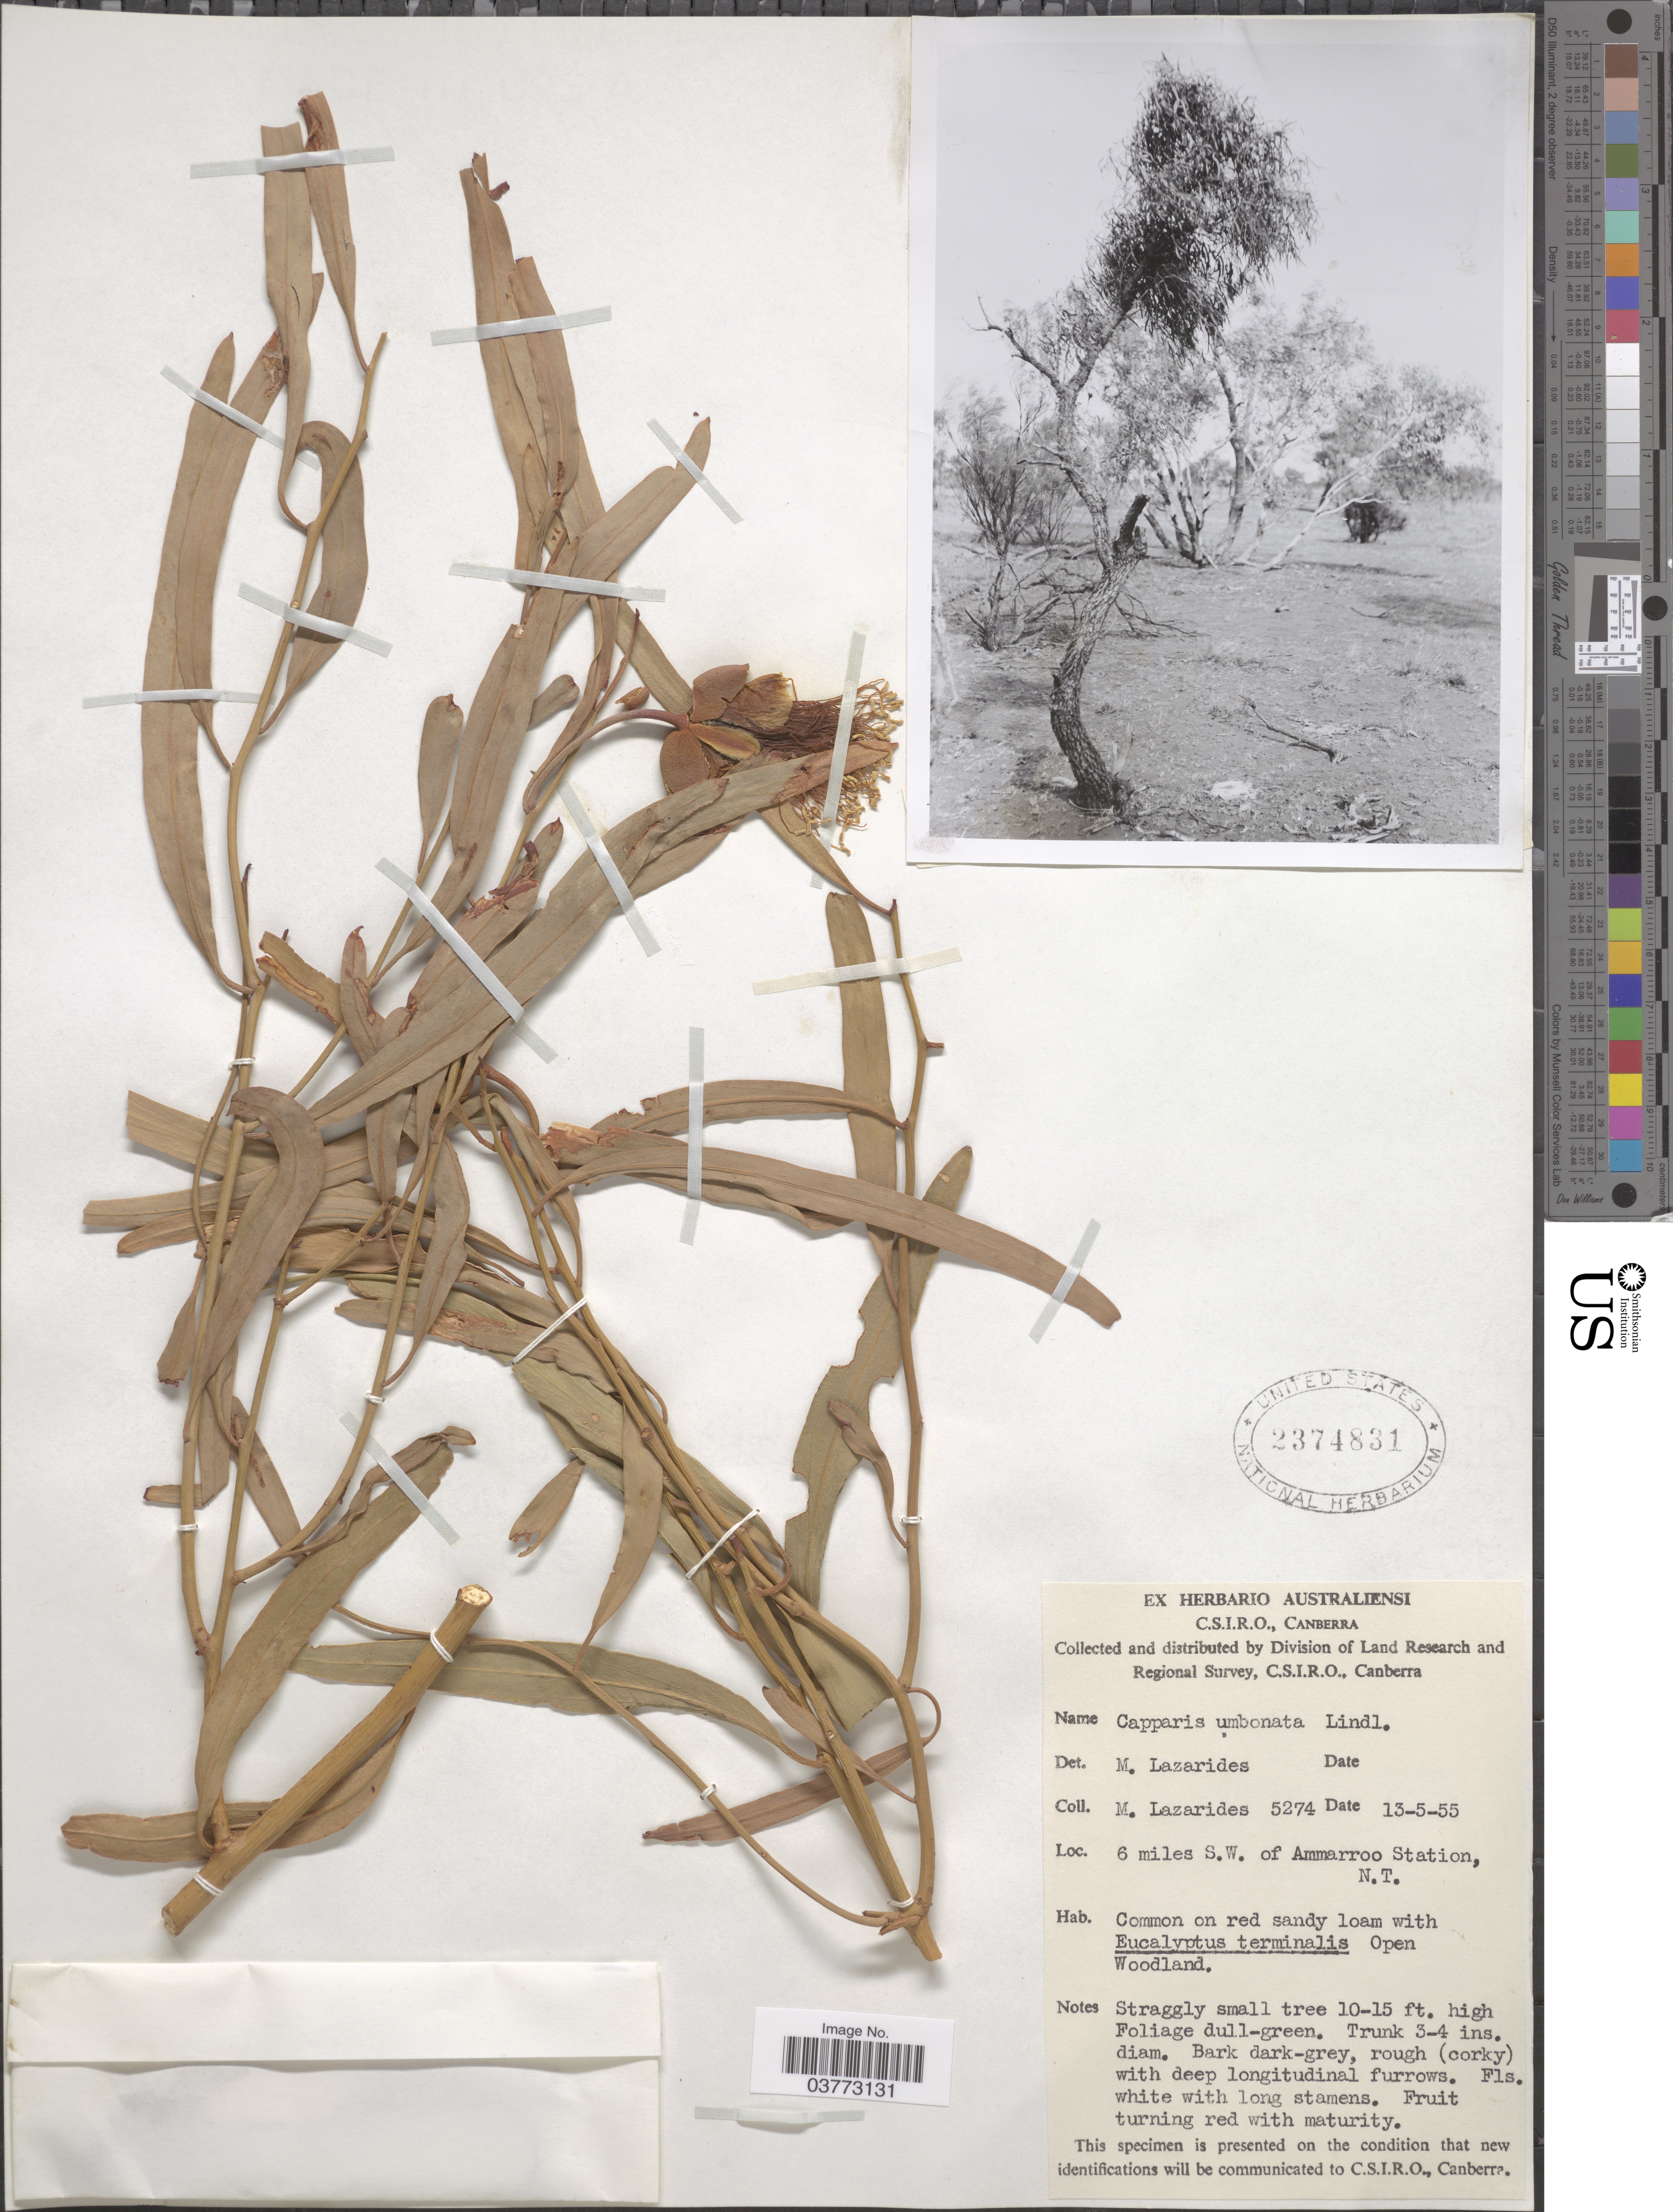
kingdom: Plantae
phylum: Tracheophyta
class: Magnoliopsida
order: Brassicales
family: Capparaceae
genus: Capparis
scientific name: Capparis umbonata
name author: Lindl.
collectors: M. Lazarides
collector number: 5274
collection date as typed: Transcribed d/m/y: 13/5/55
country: Australia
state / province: Northern Territory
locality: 6 miles S. W. of Ammarroo Station.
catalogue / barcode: US 2374831